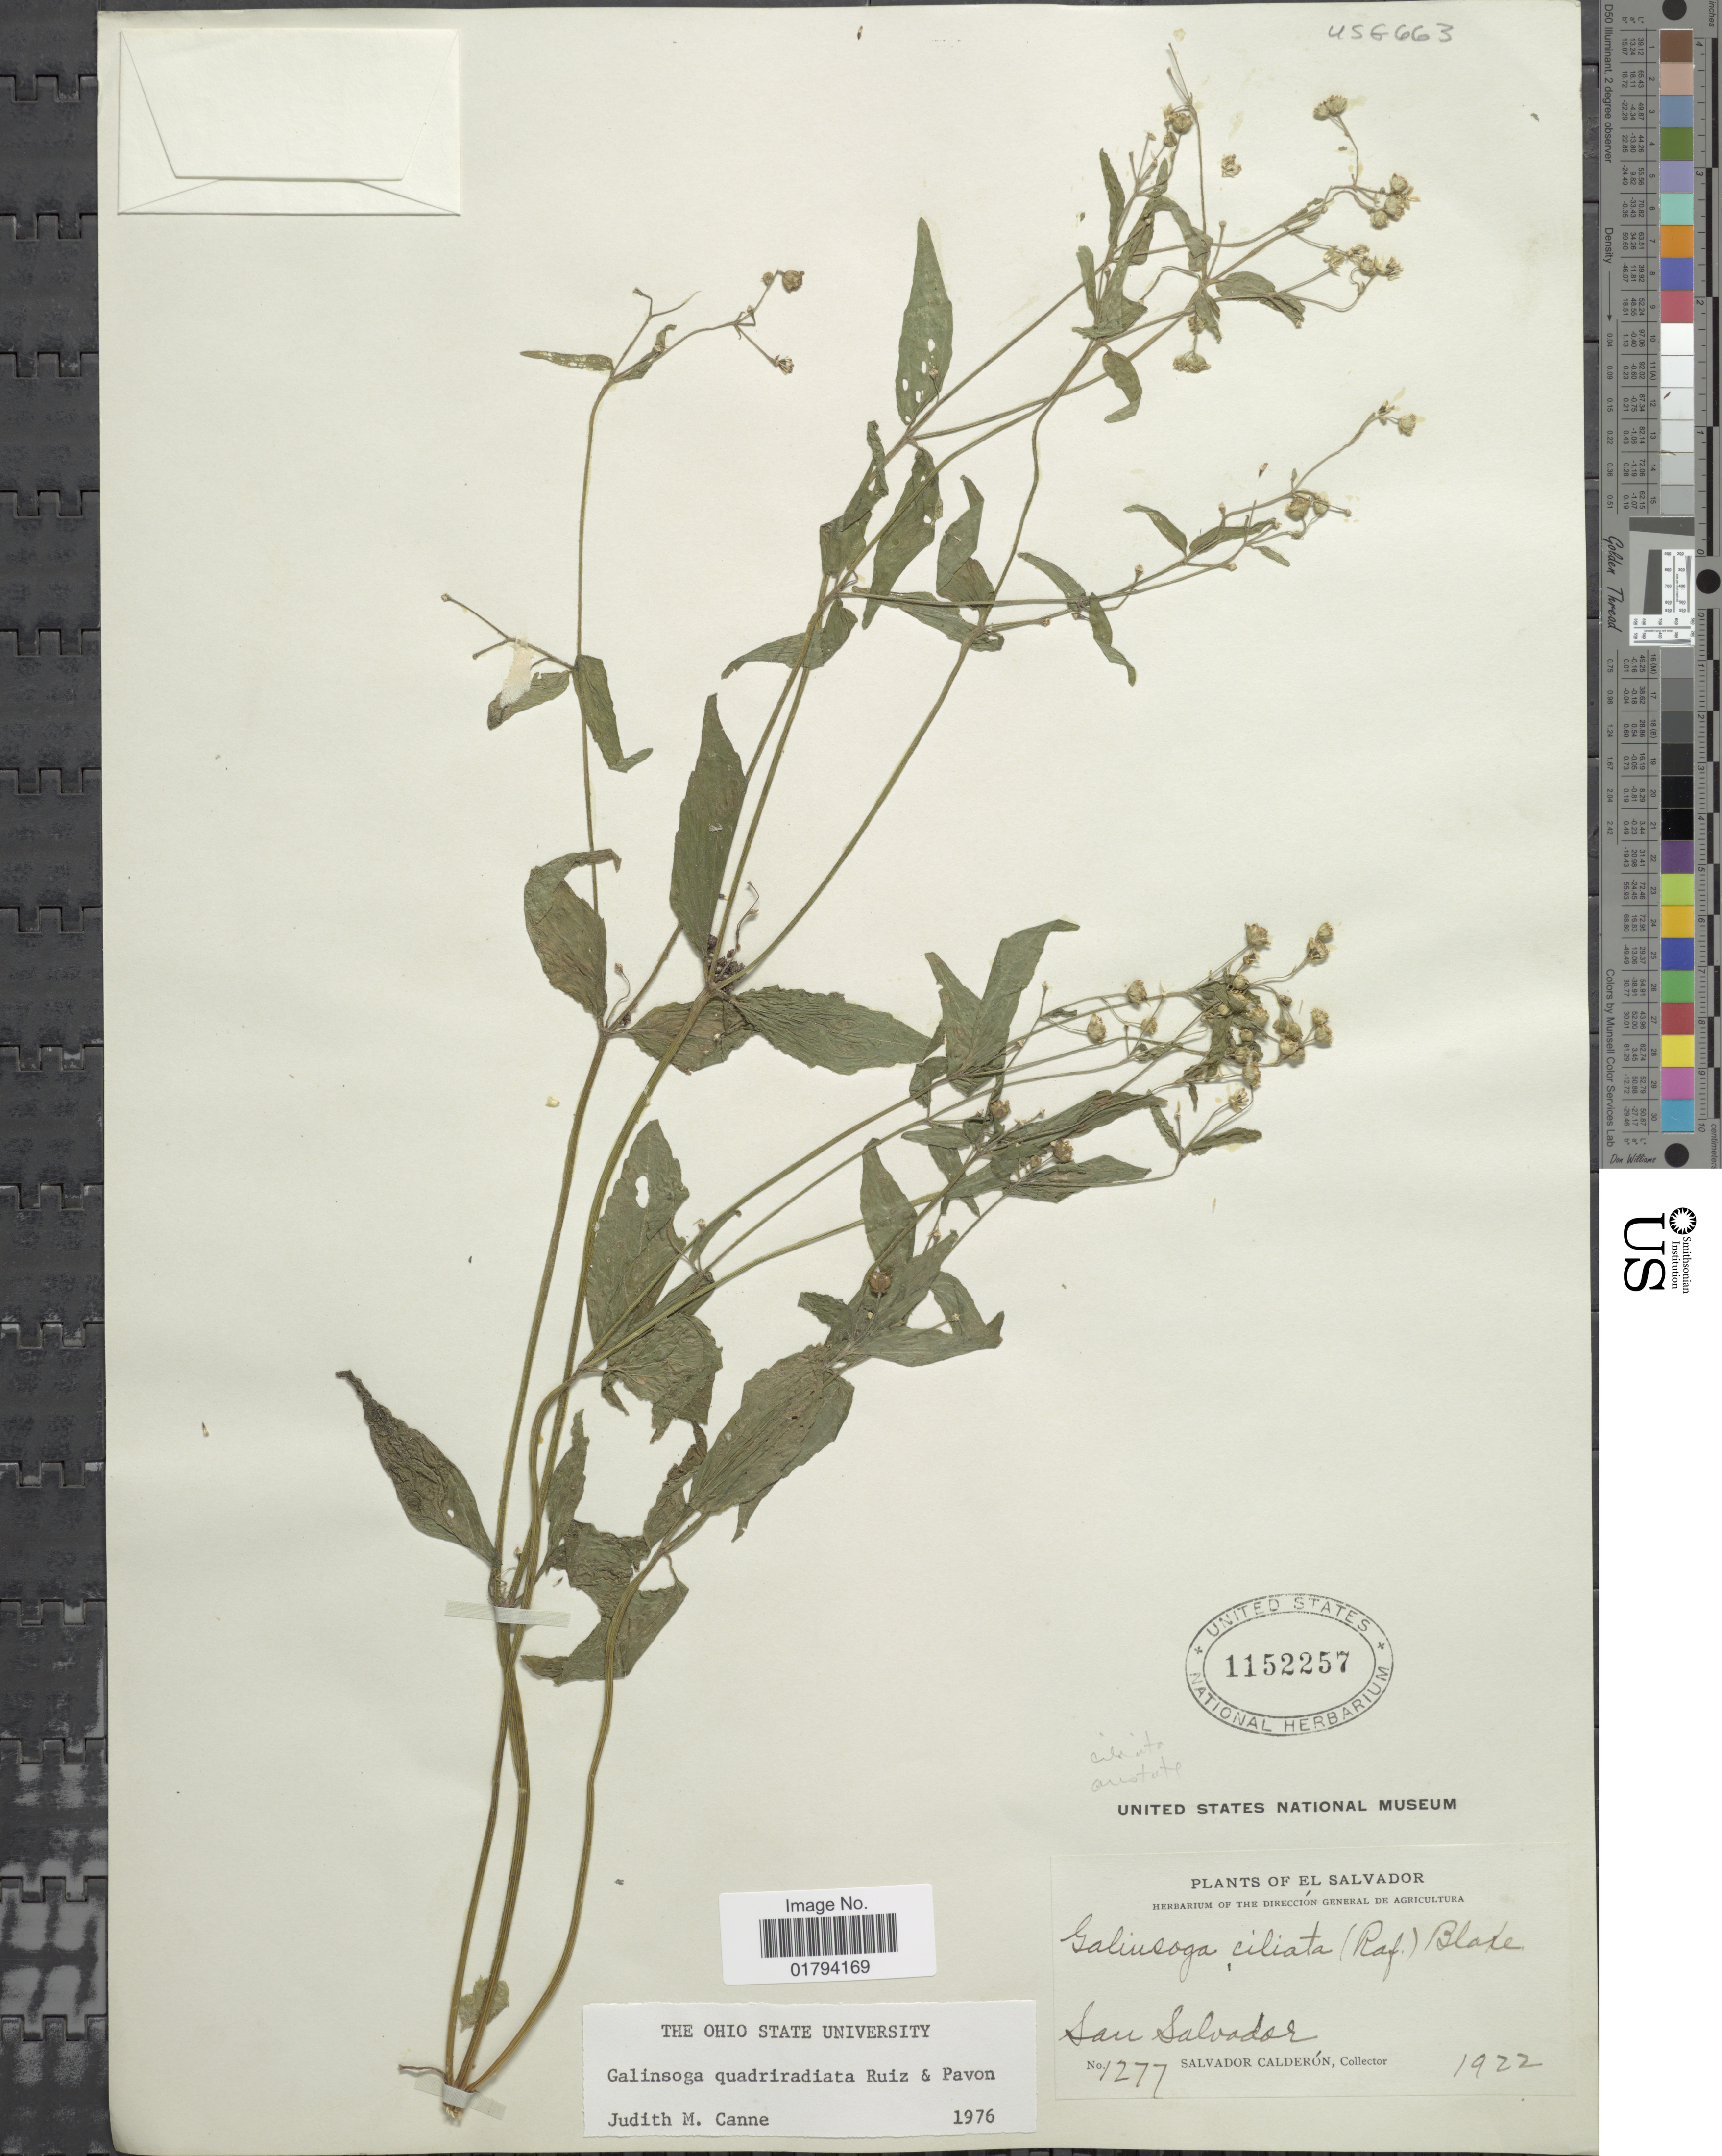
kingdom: Plantae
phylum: Tracheophyta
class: Magnoliopsida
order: Asterales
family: Asteraceae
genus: Galinsoga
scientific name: Galinsoga quadriradiata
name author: Ruiz & Pav.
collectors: S. Calderón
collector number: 1277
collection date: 1922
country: El Salvador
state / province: San Salvador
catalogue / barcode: US 1152257